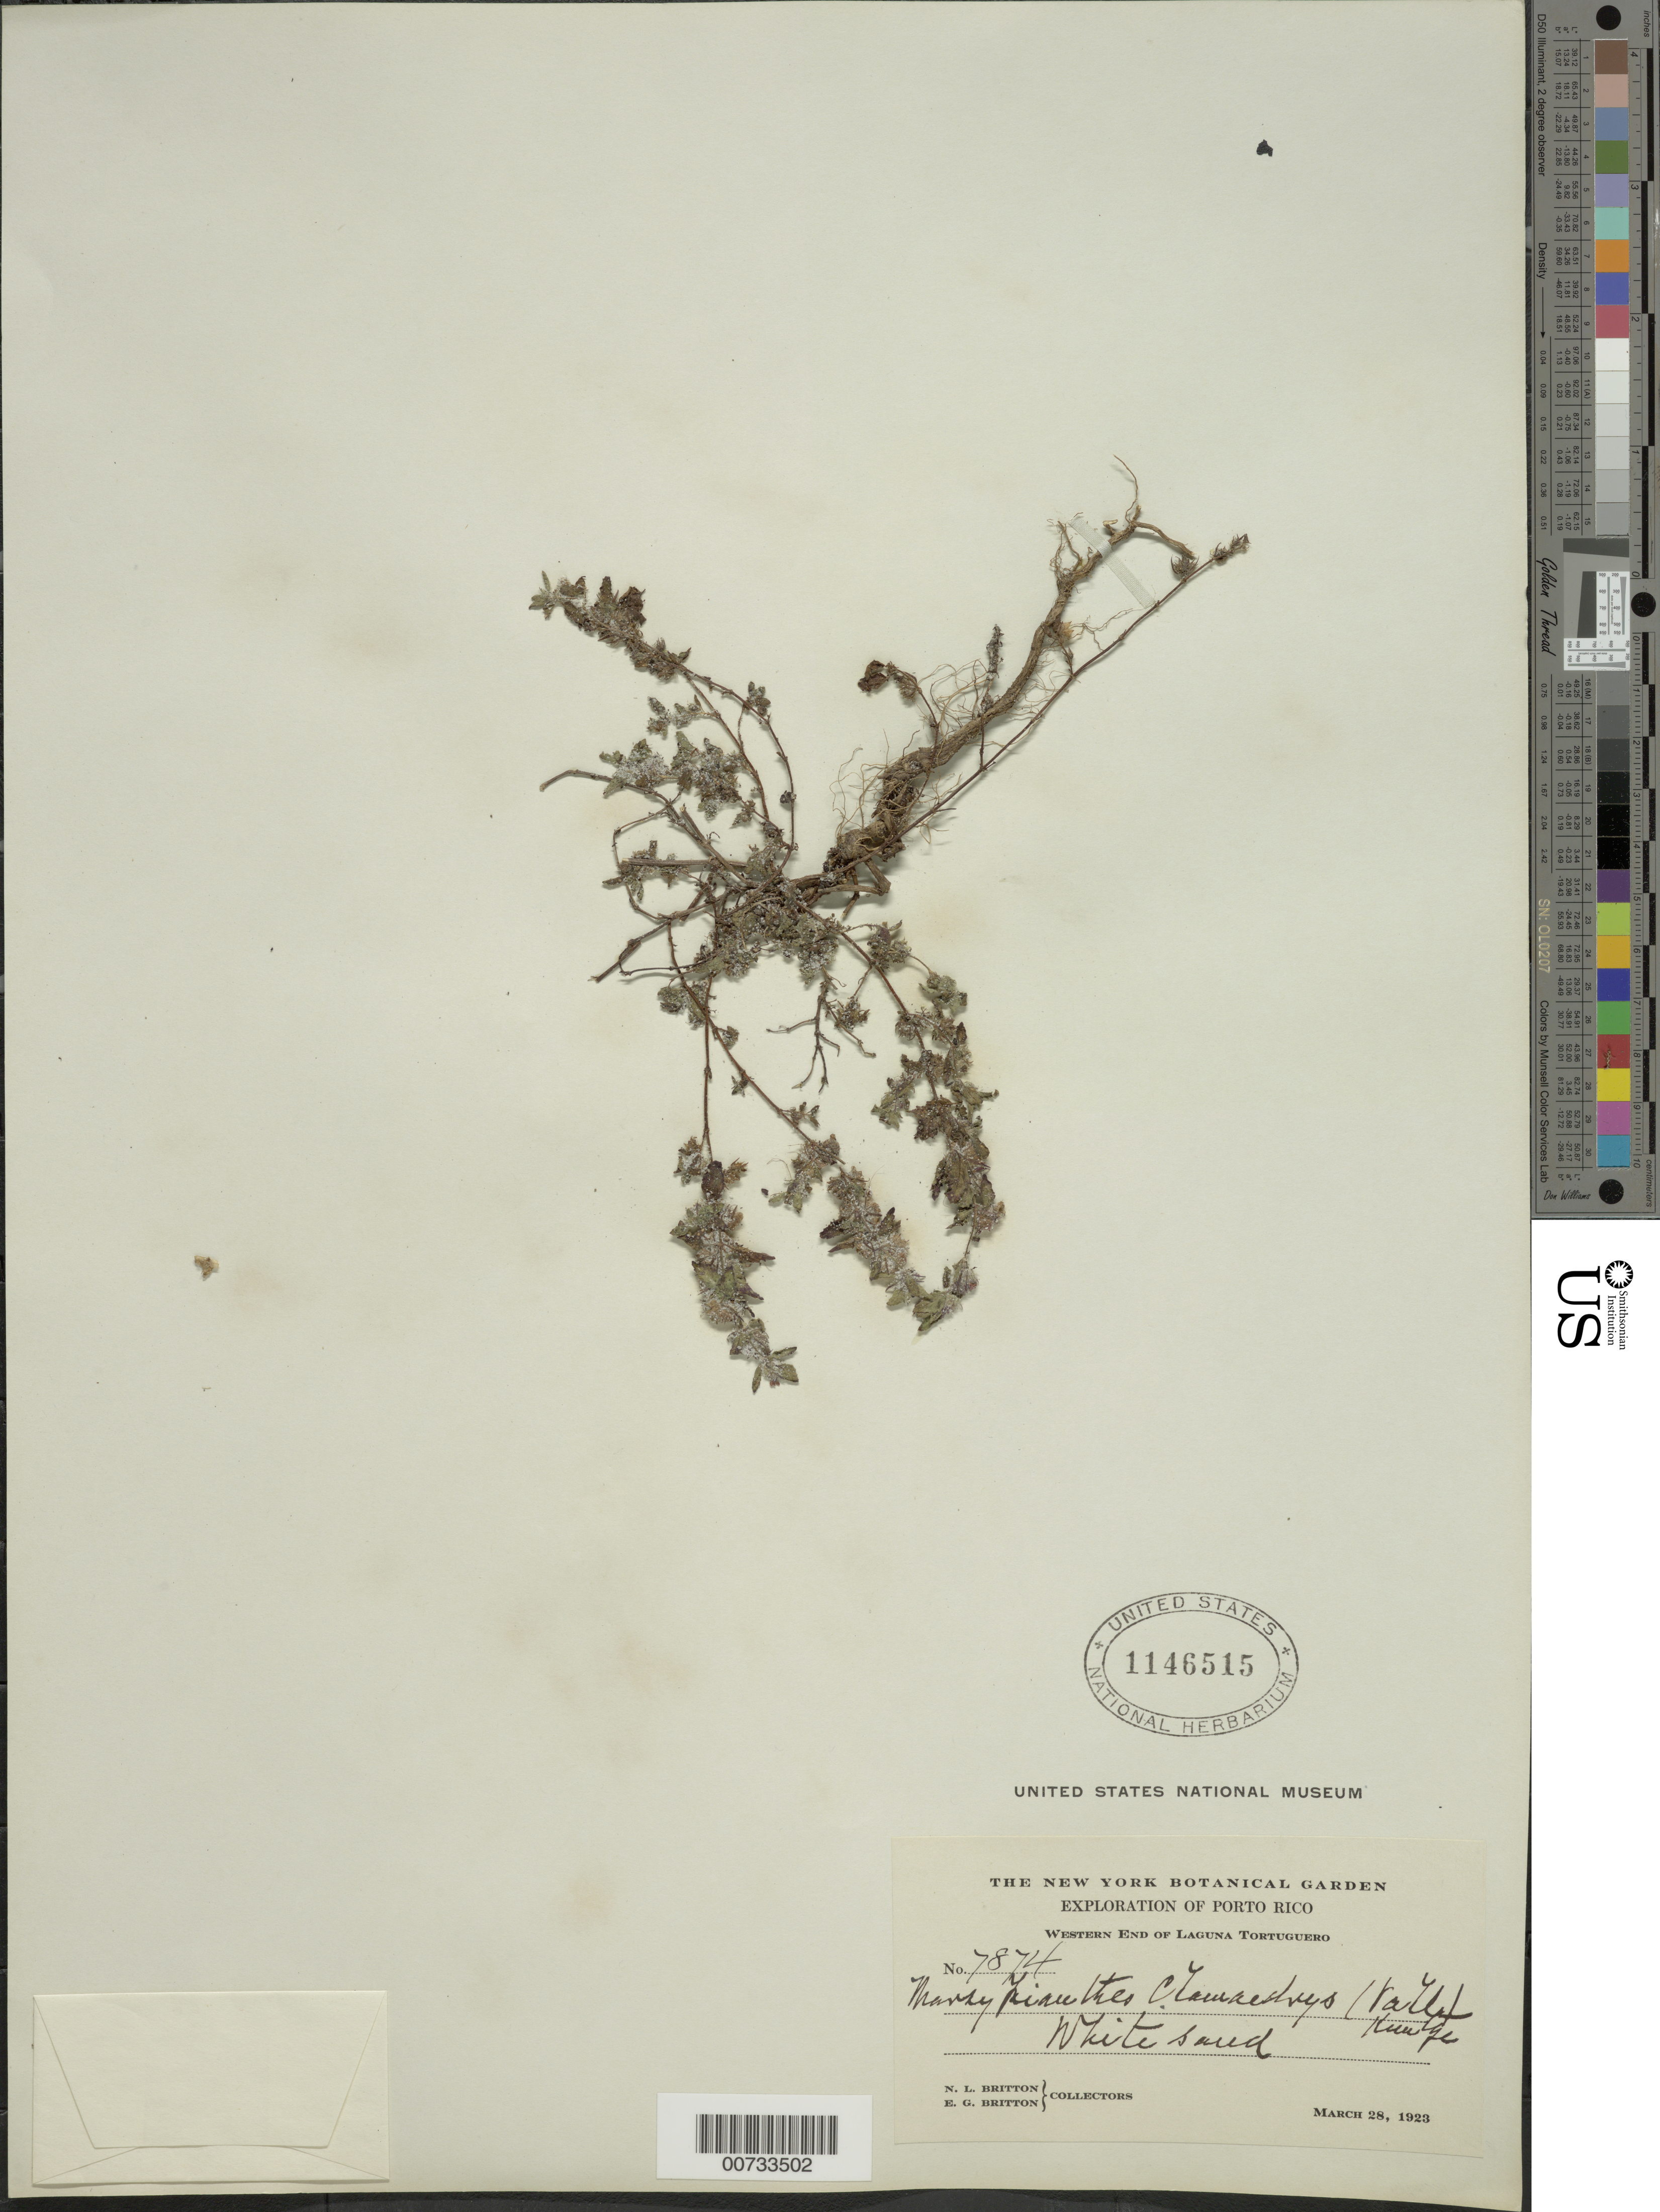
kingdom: Plantae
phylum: Tracheophyta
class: Magnoliopsida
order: Lamiales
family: Lamiaceae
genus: Marsypianthes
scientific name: Marsypianthes chamaedrys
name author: (Vahl) Kuntze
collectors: N. Britton & E. G. Britton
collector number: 7874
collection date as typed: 28 Mar 1923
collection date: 1923-03-28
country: Puerto Rico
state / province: Manatí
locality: Laguna Tortuguero, Western end of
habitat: White sand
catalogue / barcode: US 1146515